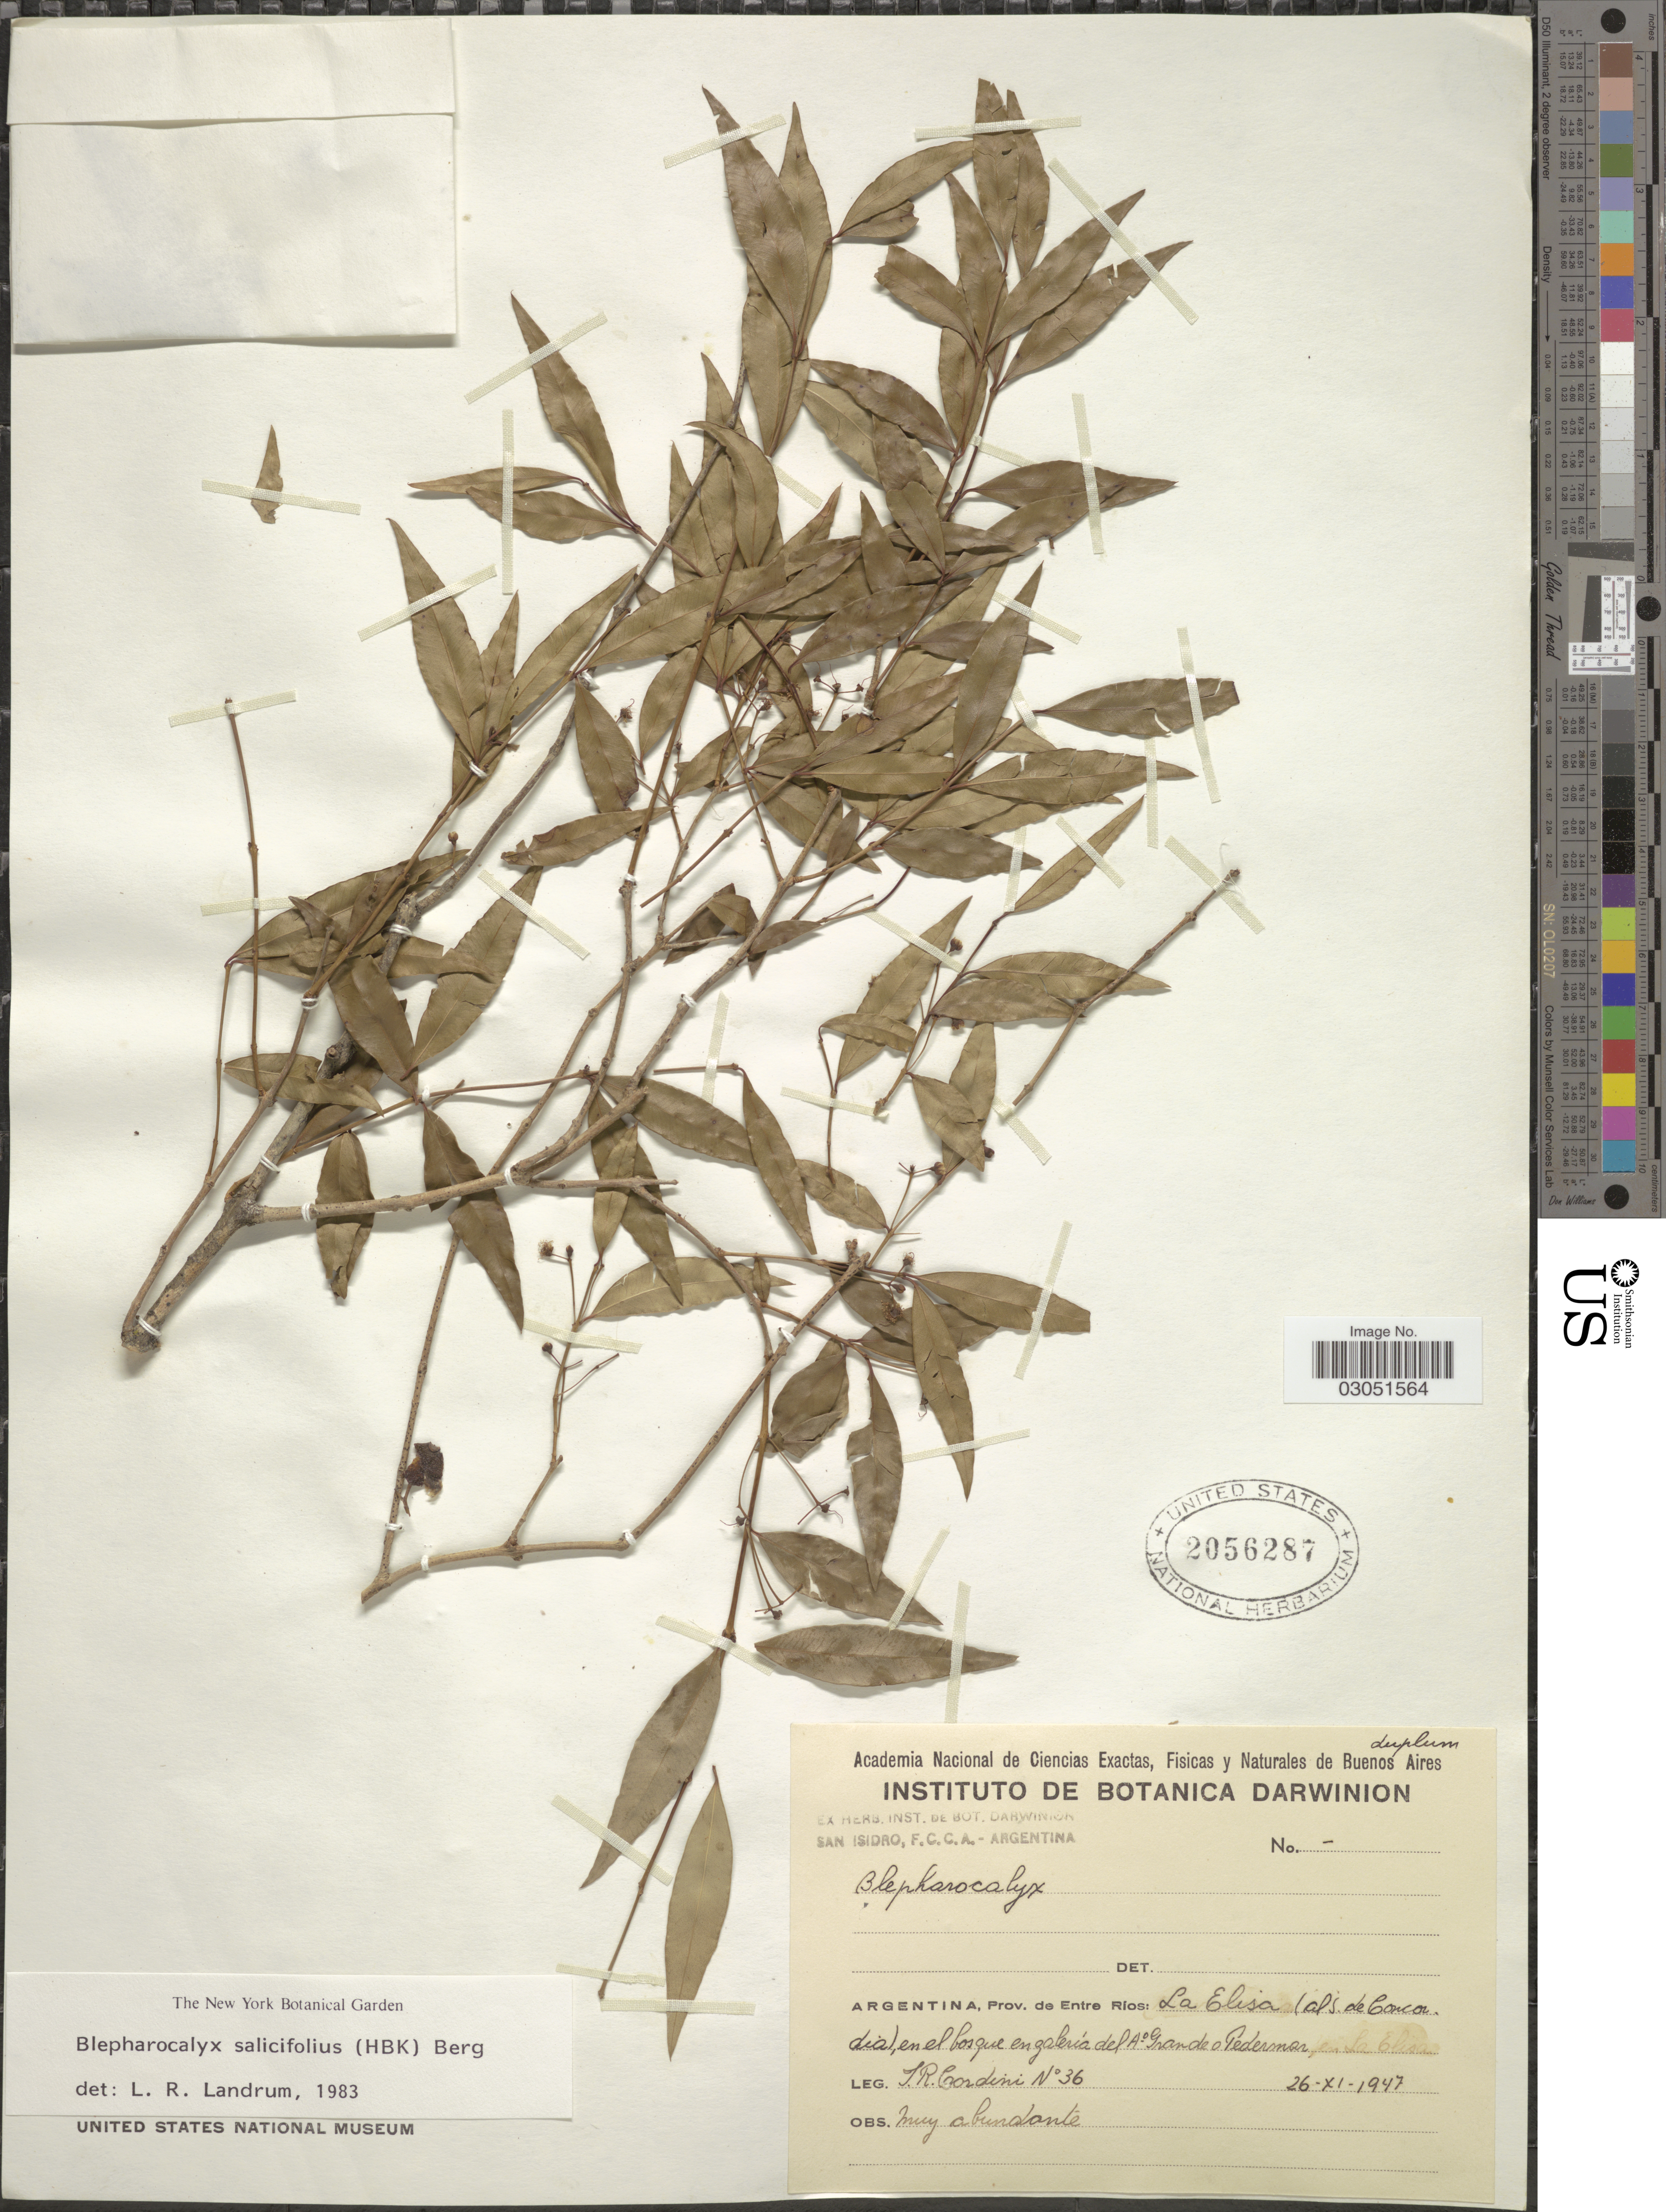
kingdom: Plantae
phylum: Tracheophyta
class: Magnoliopsida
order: Myrtales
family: Myrtaceae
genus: Blepharocalyx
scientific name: Blepharocalyx salicifolius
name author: (Kunth) O. Berg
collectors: I. Cordini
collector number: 36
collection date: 1947-11-26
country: Argentina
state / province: Entre Rios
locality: La Elisa (al S de Corcondia), en el bosque en galería del A Grande o Pedermar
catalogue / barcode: US 2056287